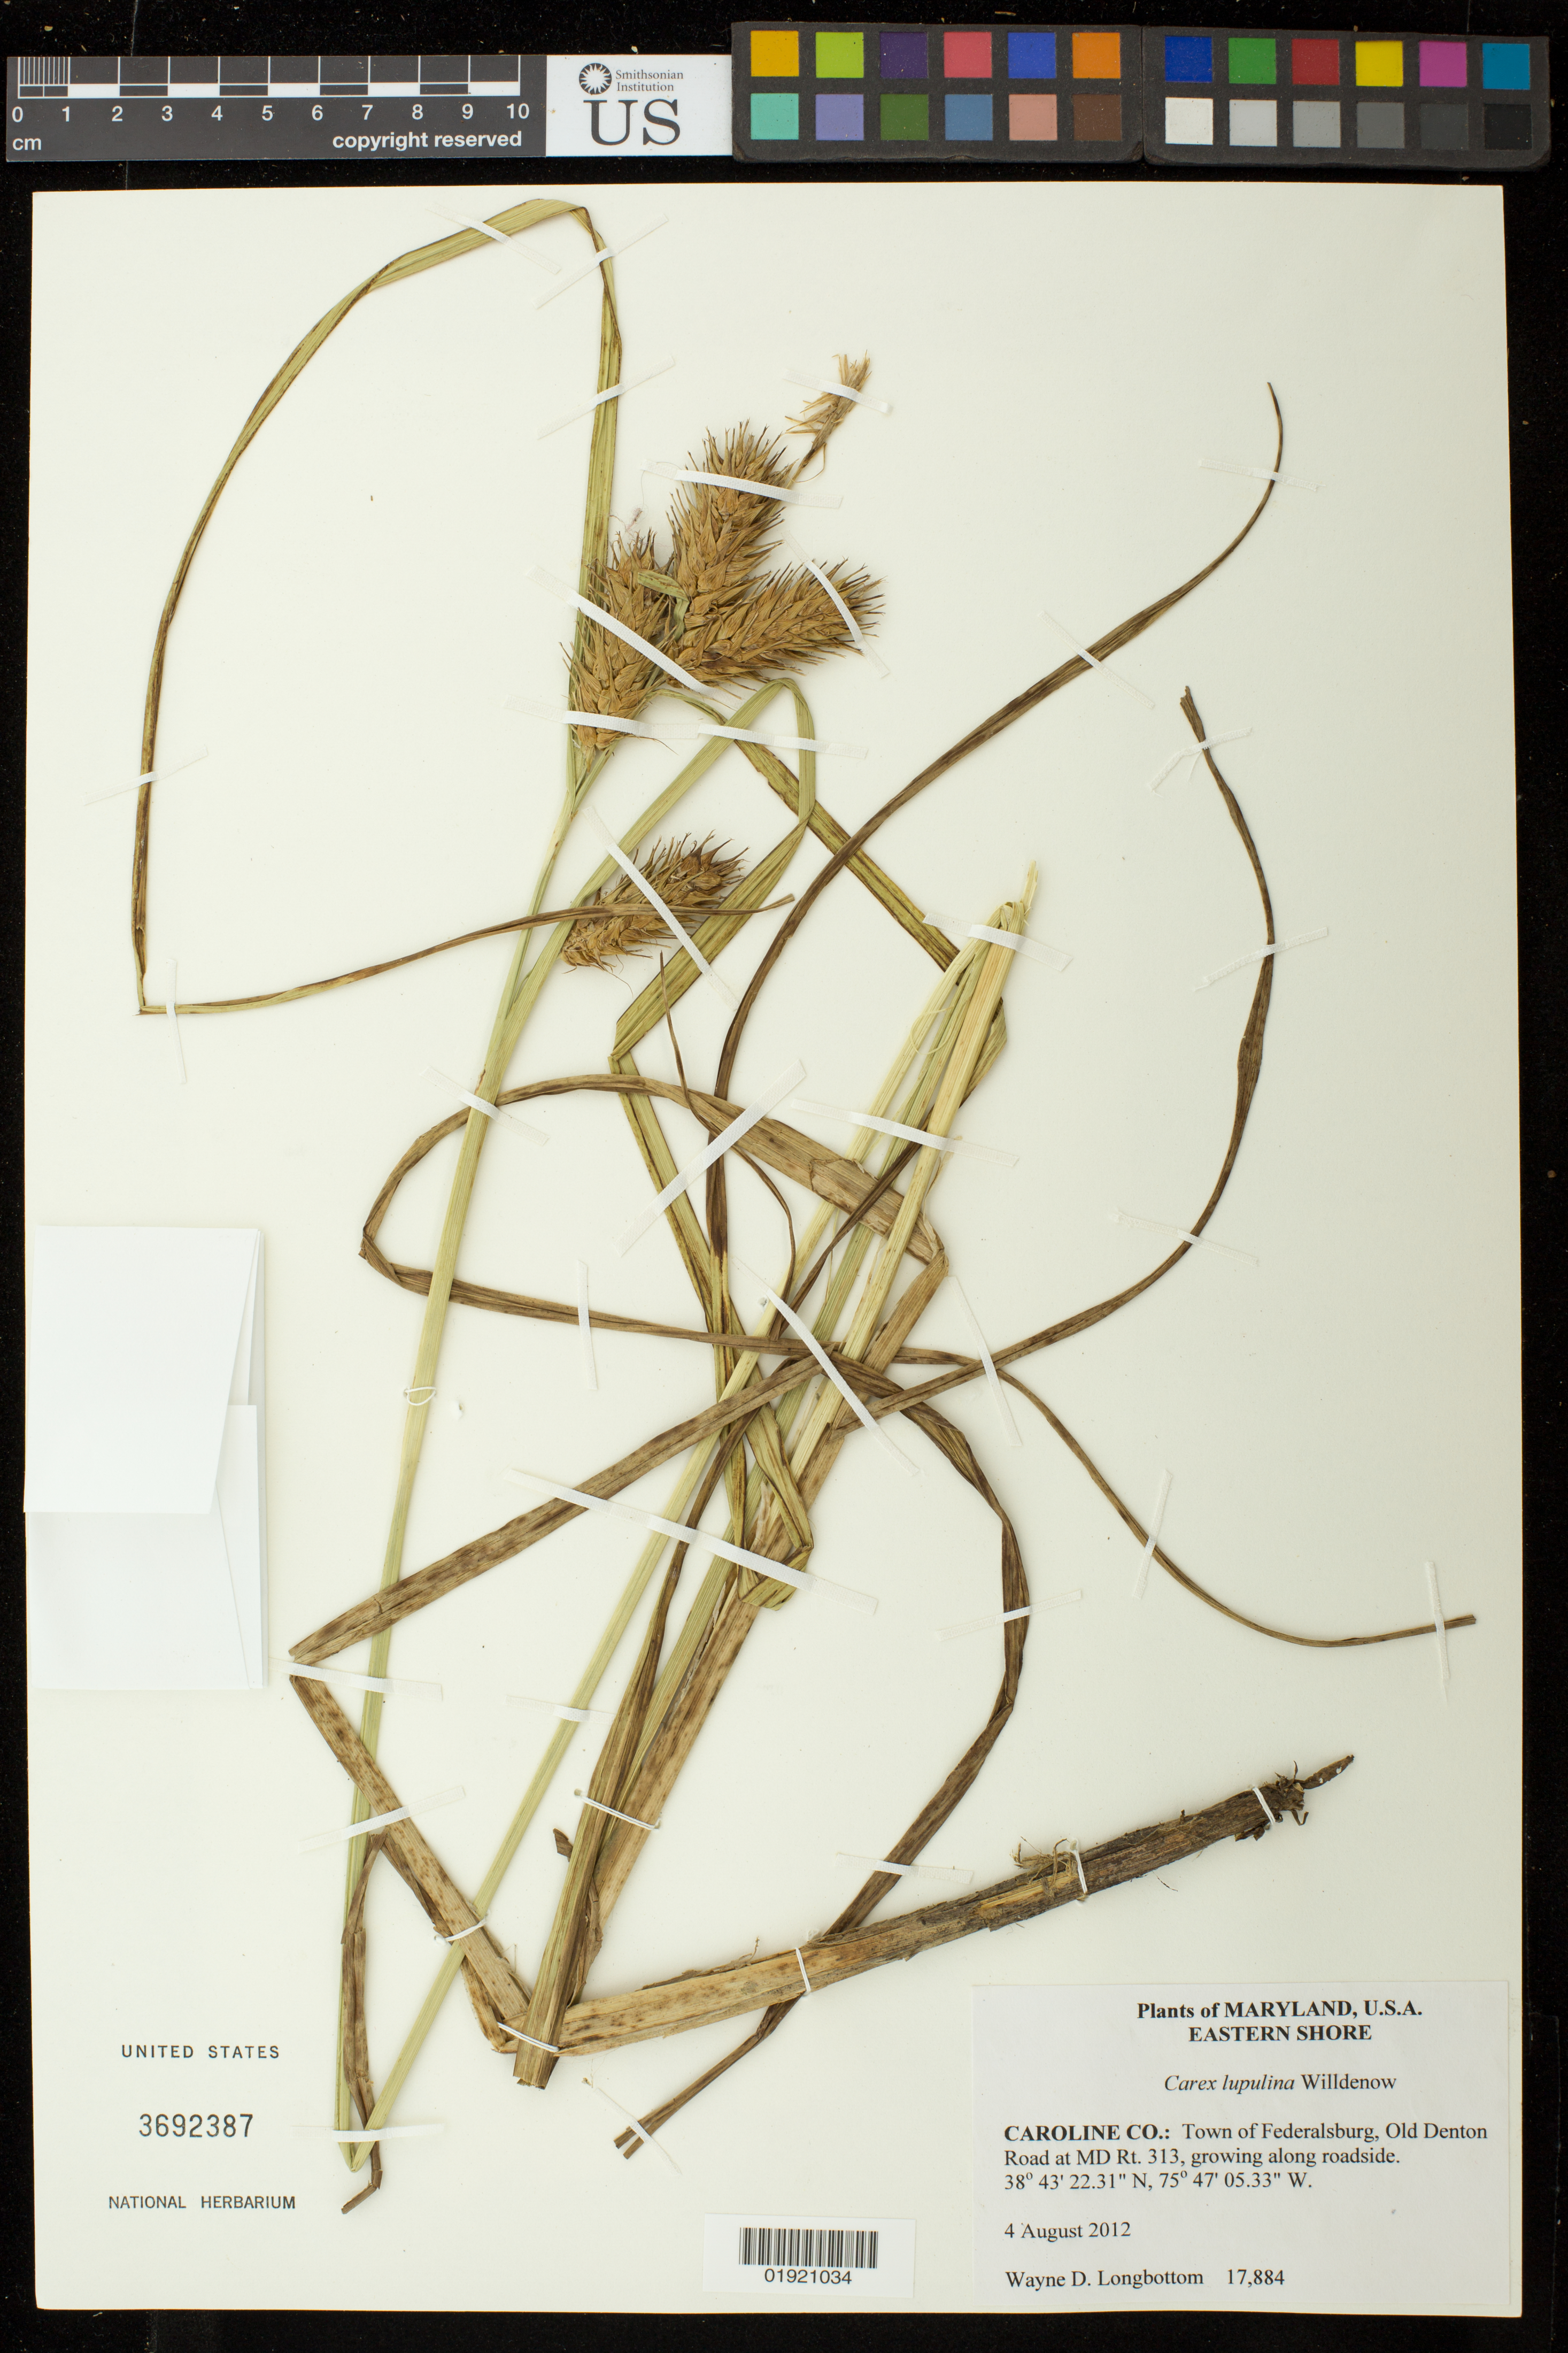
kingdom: Plantae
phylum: Tracheophyta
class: Liliopsida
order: Poales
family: Cyperaceae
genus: Carex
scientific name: Carex lupulina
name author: Muhl. ex Willd.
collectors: W. D. Longbottom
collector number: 17884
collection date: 2012-08-04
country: United States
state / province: Maryland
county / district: Caroline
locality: Caroline Co.: Town of Federalsburg, Old Denton Road at MD Rt. 313.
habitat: Growing along roadside.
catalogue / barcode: US 3692387